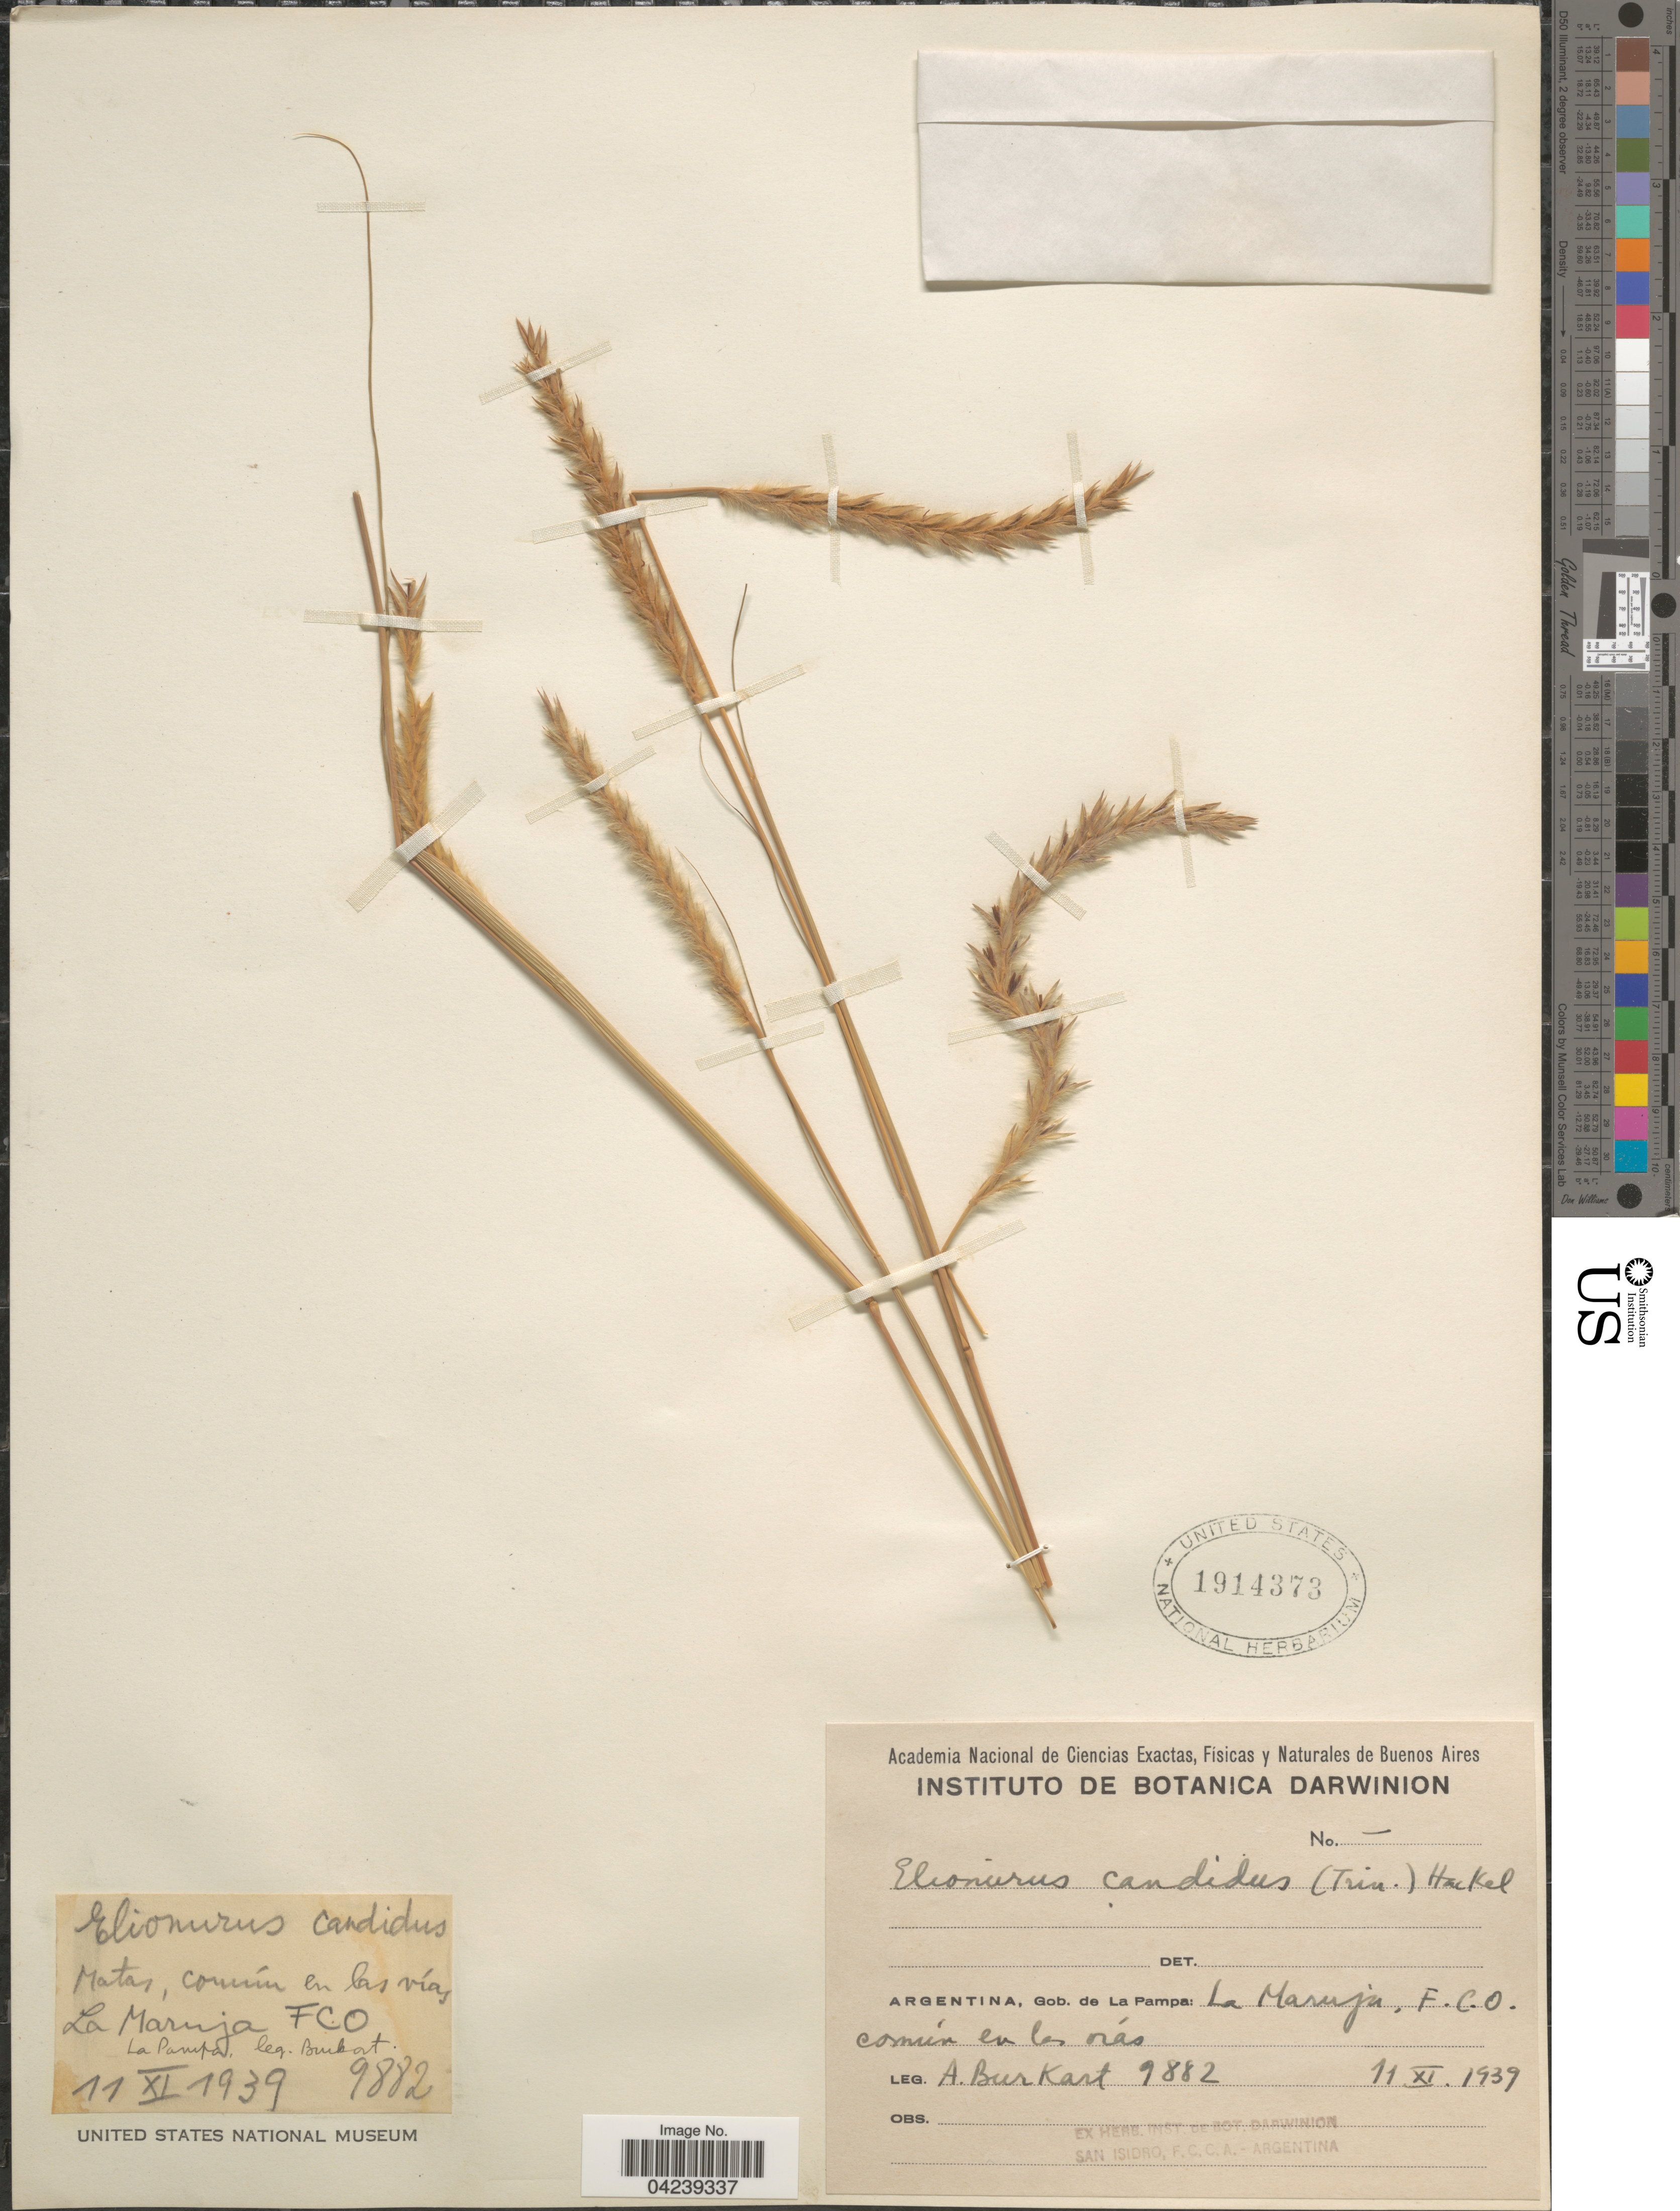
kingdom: Plantae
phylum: Tracheophyta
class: Liliopsida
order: Poales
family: Poaceae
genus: Elionurus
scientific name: Elionurus tripsacoides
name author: Humb. & Bonpl. ex Willd.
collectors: A. E. Burkart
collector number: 9882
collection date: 1939-11-11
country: Argentina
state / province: La Pampa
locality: Gob. de La Pampa: La Maruja, F.C.O. Común en las orás.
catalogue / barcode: US 1914373